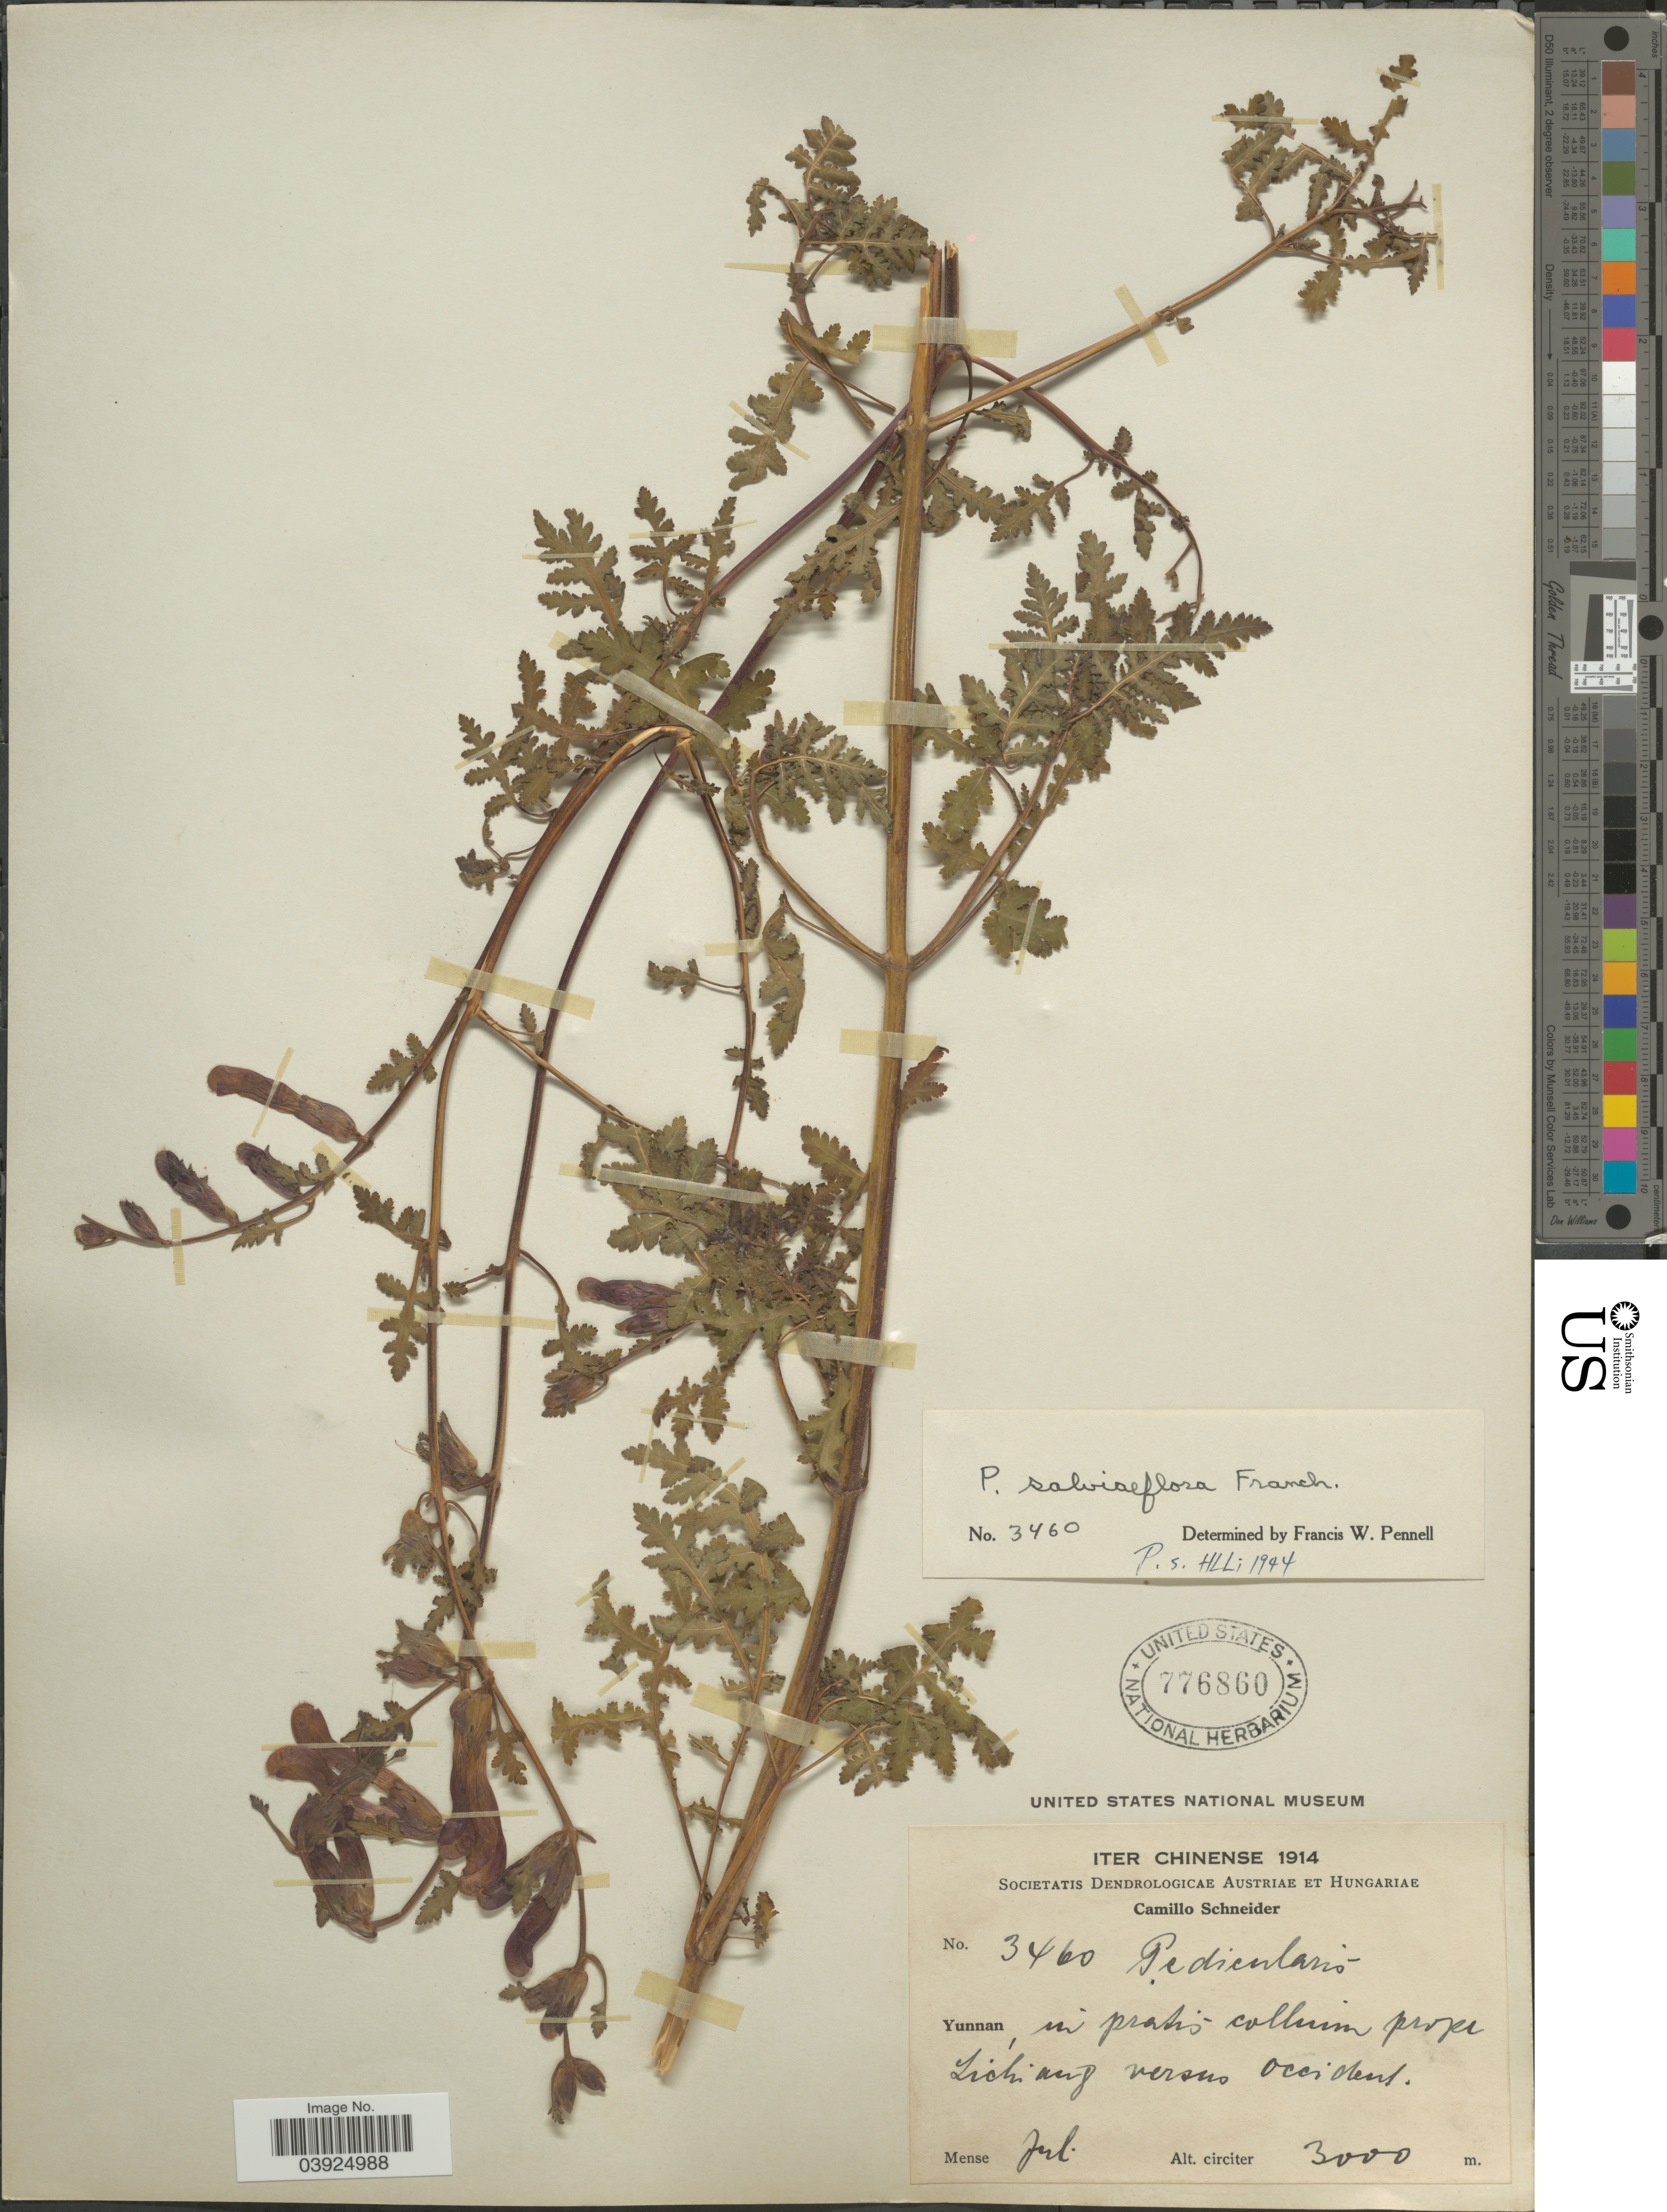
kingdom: Plantae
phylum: Tracheophyta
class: Magnoliopsida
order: Lamiales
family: Orobanchaceae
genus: Pedicularis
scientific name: Pedicularis salviiflora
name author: Franch.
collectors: C. K. Schneider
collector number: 3460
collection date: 1914-07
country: China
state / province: Yunnan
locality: In pratis colluim prope Lichiang versus occident.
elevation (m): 3000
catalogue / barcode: US 776860